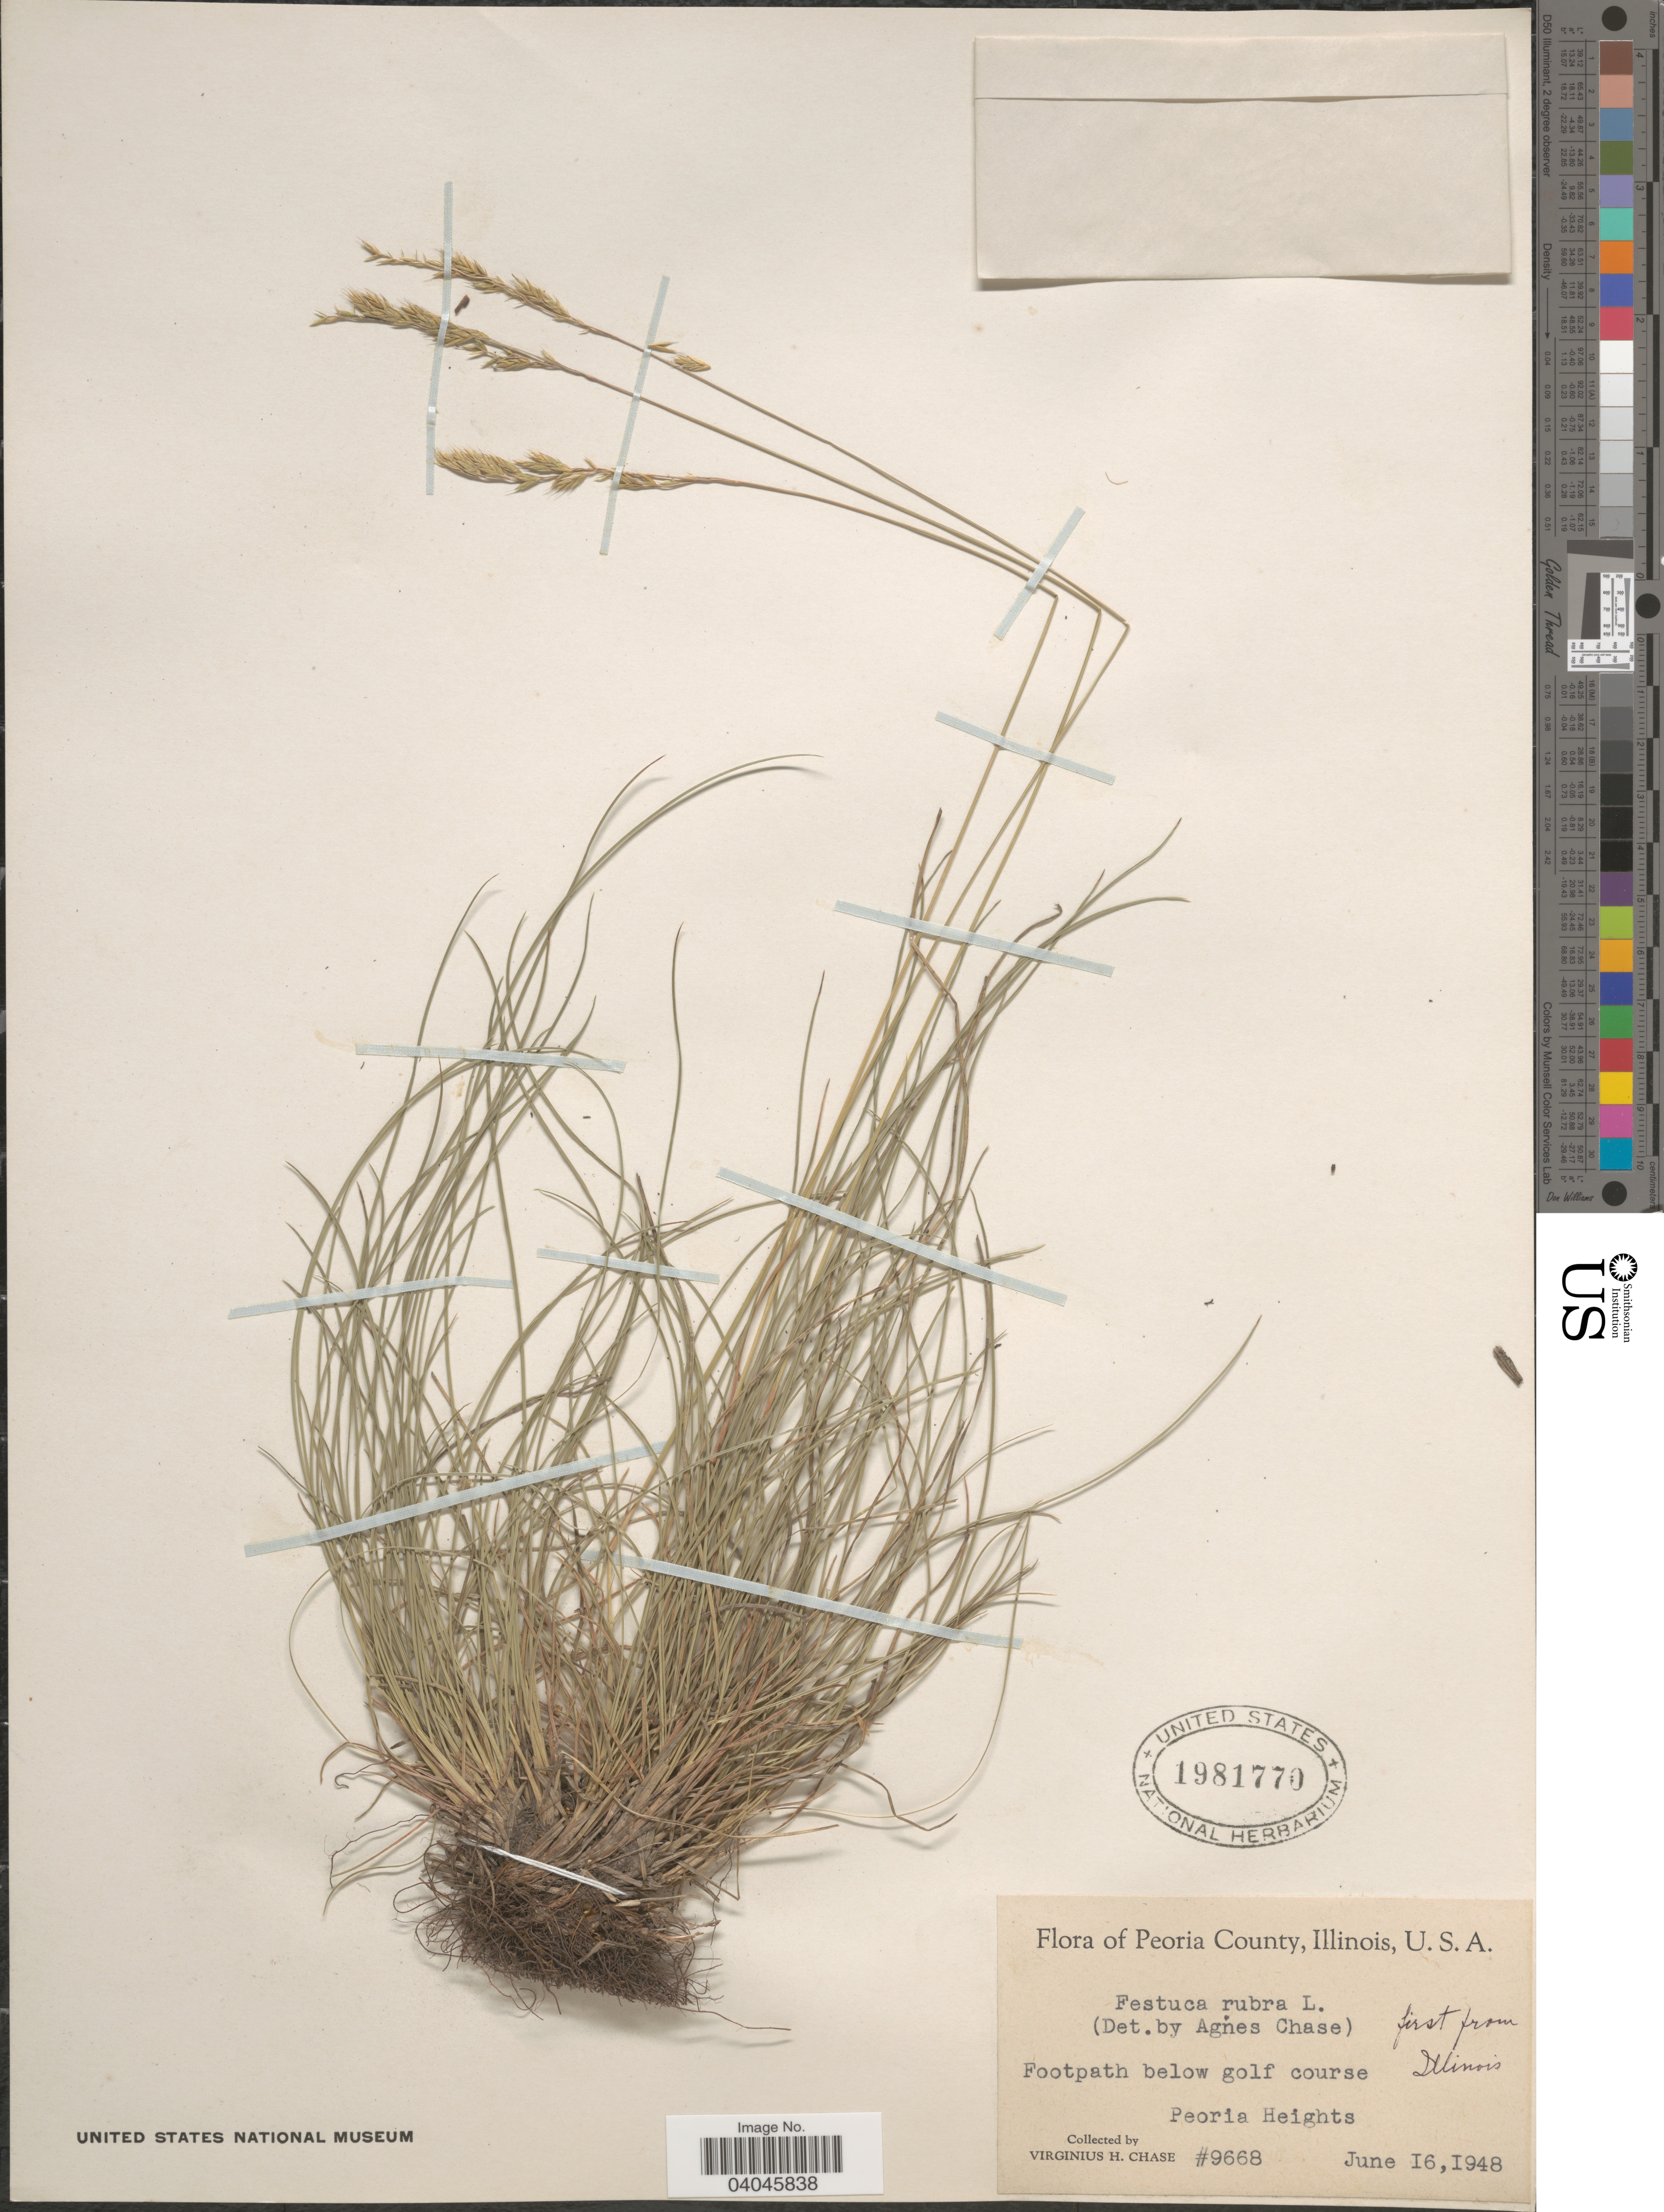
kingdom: Plantae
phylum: Tracheophyta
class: Liliopsida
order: Poales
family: Poaceae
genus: Festuca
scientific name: Festuca rubra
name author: L.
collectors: V. H. Chase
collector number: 9668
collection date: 1948-06-16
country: United States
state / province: Illinois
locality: Peoria County. Footpath below golf course. Peoria Heights.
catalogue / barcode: US 1981770